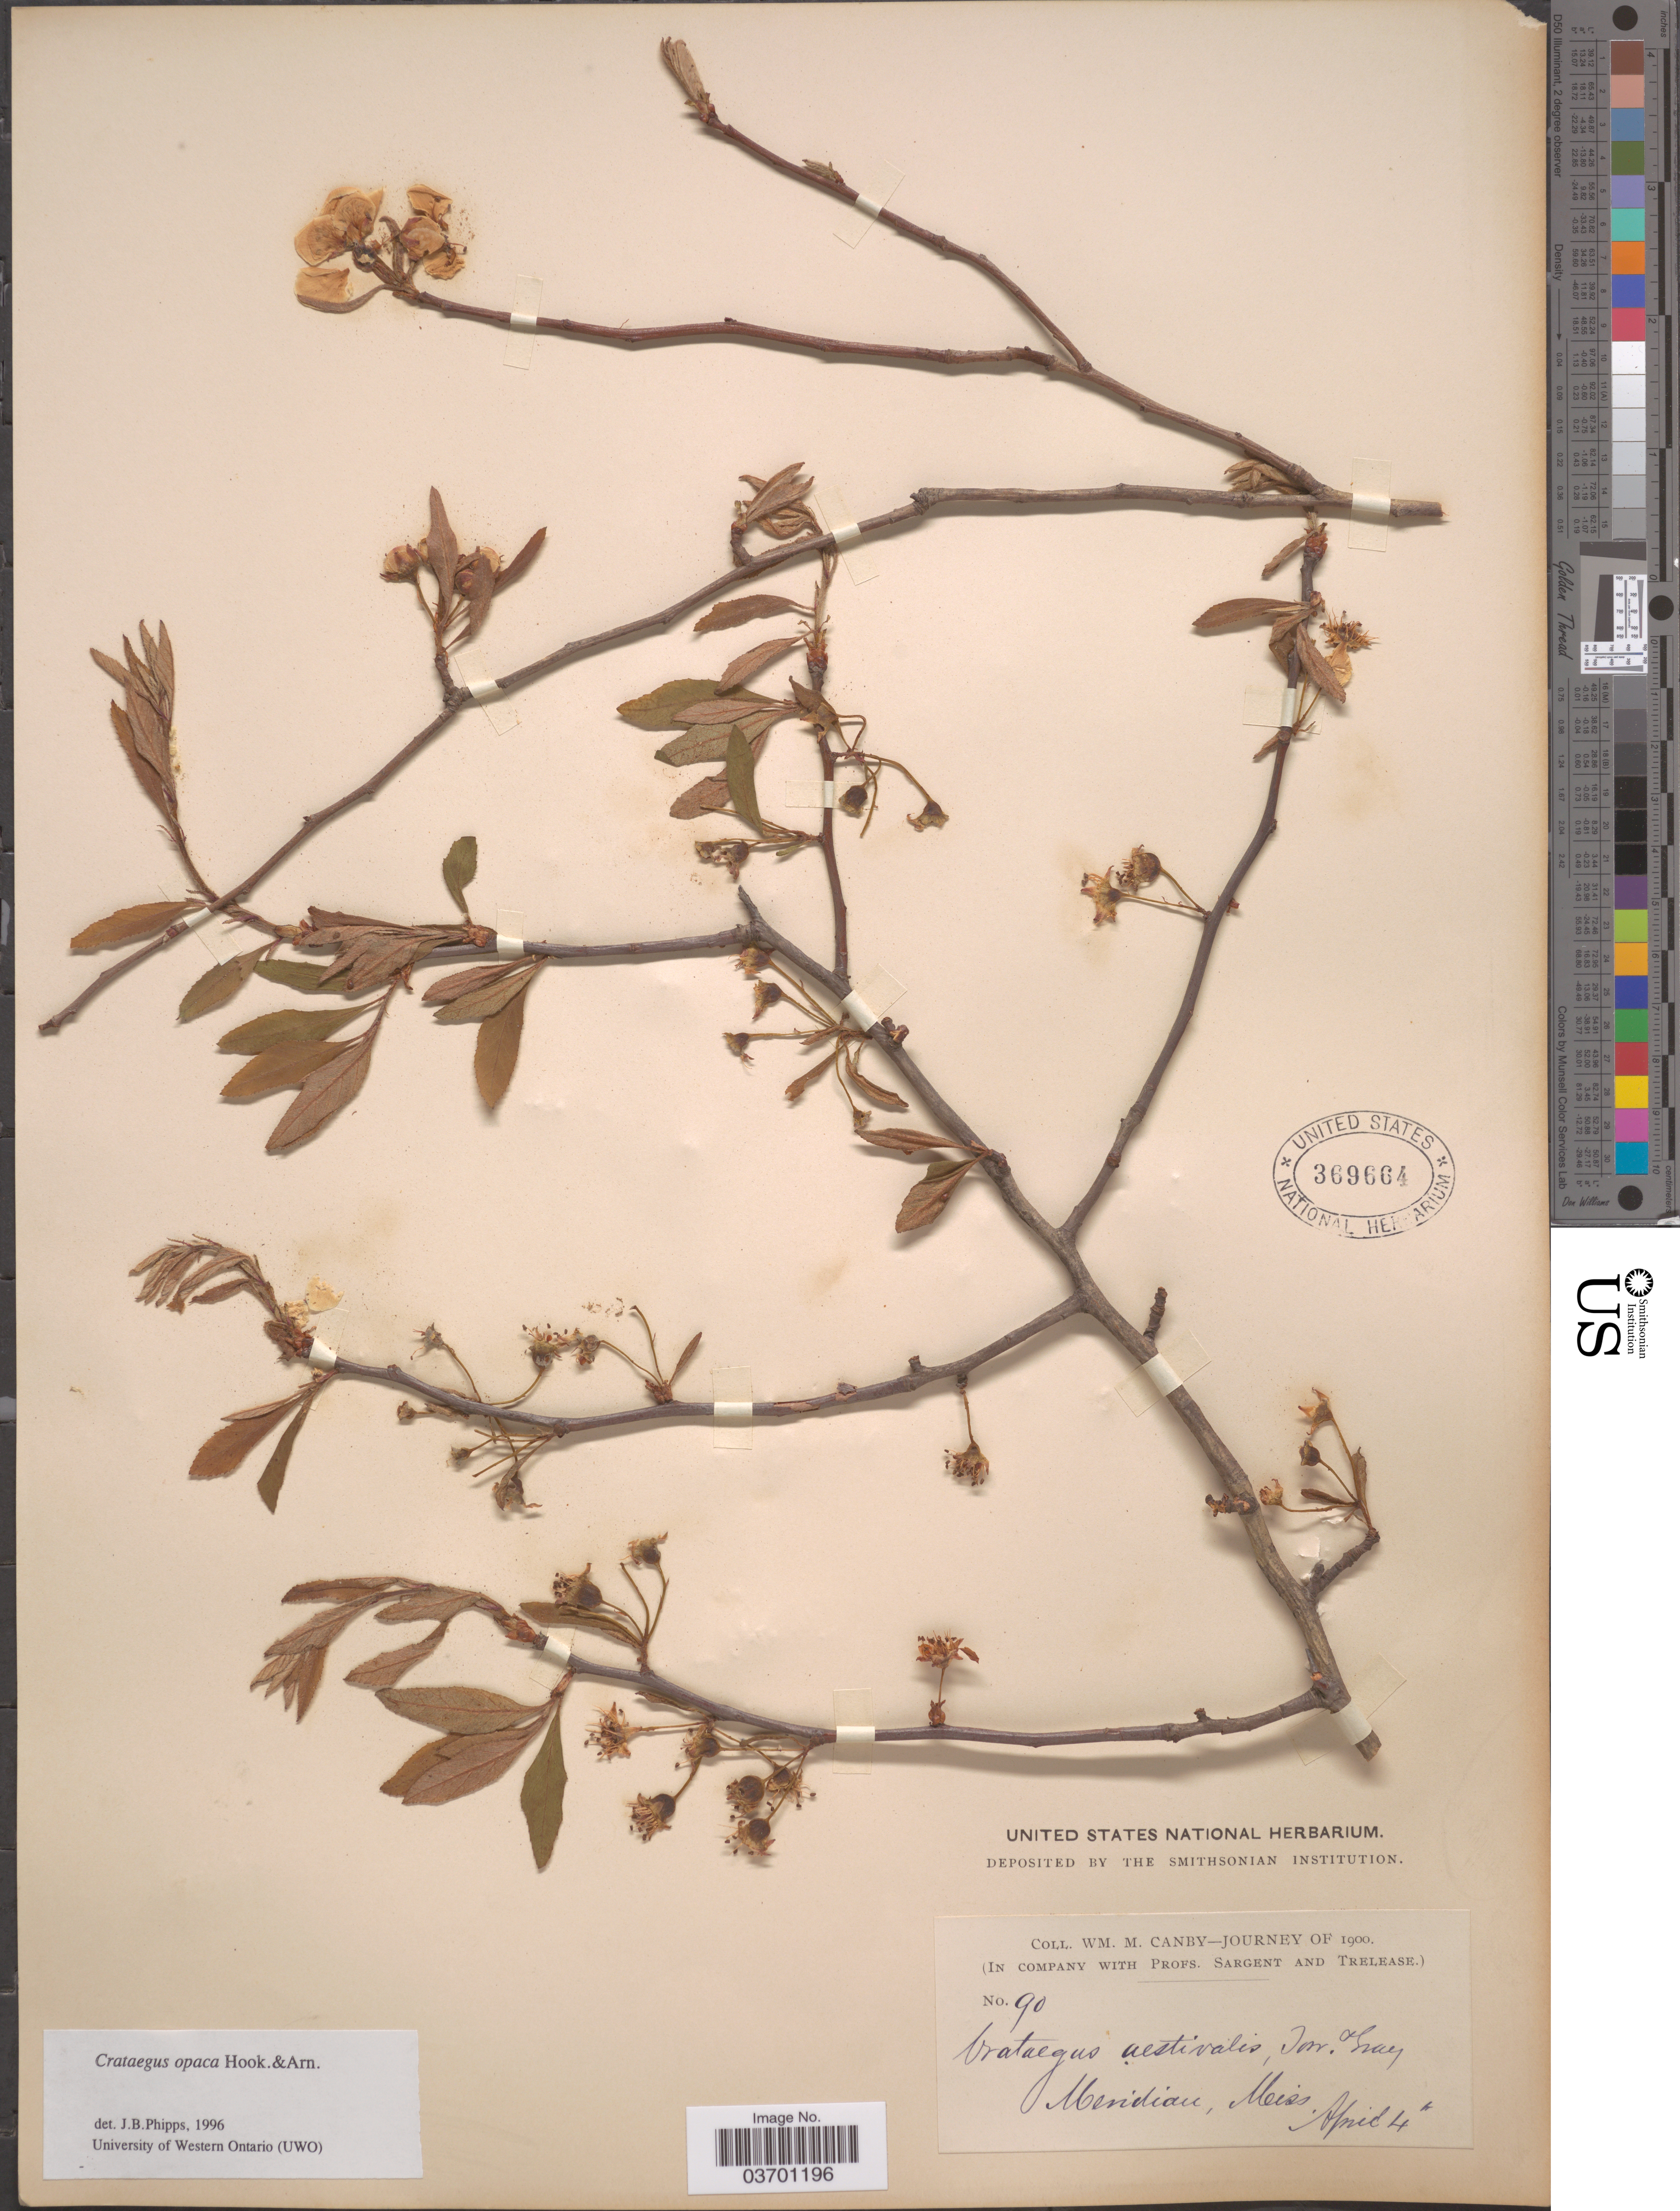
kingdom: Plantae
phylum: Tracheophyta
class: Magnoliopsida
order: Rosales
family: Rosaceae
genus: Crataegus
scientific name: Crataegus opaca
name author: Hook. & Arn.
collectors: W. M. Canby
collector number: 90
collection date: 1900-04-04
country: United States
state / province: Mississippi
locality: Meridian.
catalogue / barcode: US 369664